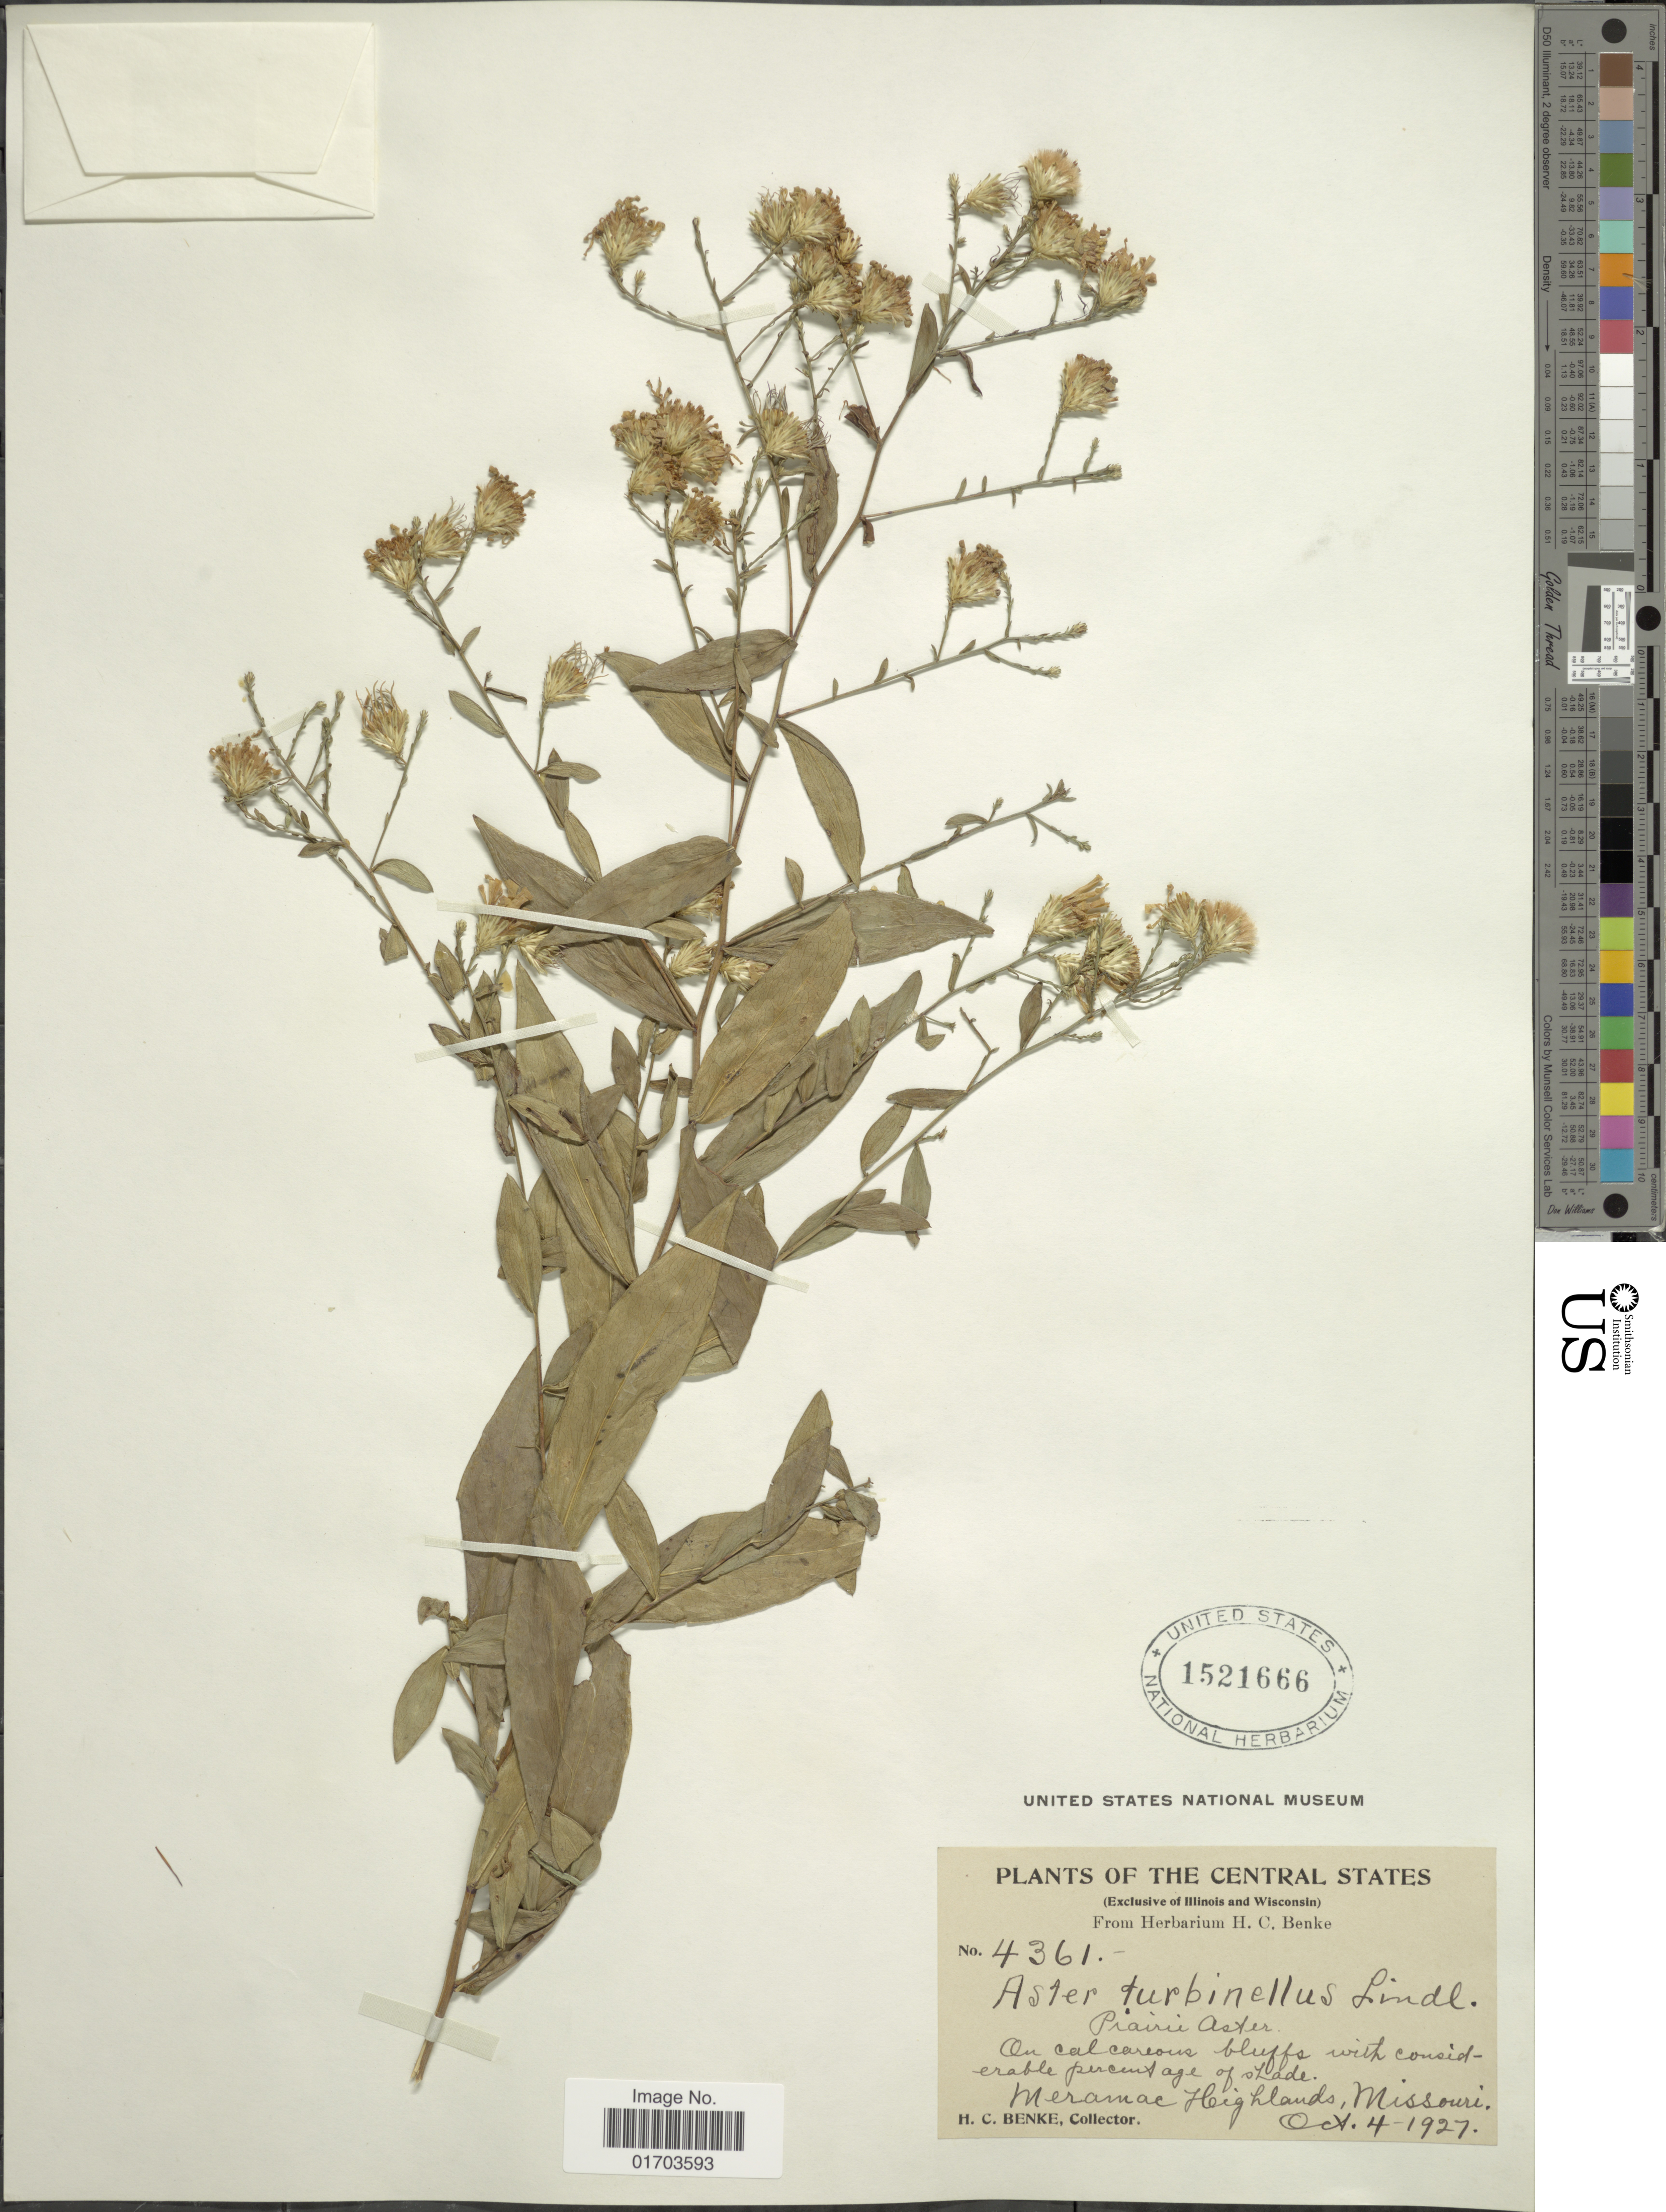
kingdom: Plantae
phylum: Tracheophyta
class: Magnoliopsida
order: Asterales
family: Asteraceae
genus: Symphyotrichum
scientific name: Symphyotrichum turbinellum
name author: (Lindl.) G.L. Nesom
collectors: H. Benke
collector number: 4361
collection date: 1927-10-04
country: United States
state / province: Missouri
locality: Central States (Exclusive of Illinois and Wisconsin). Meramac Heighlands, Missouri.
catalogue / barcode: US 1521666